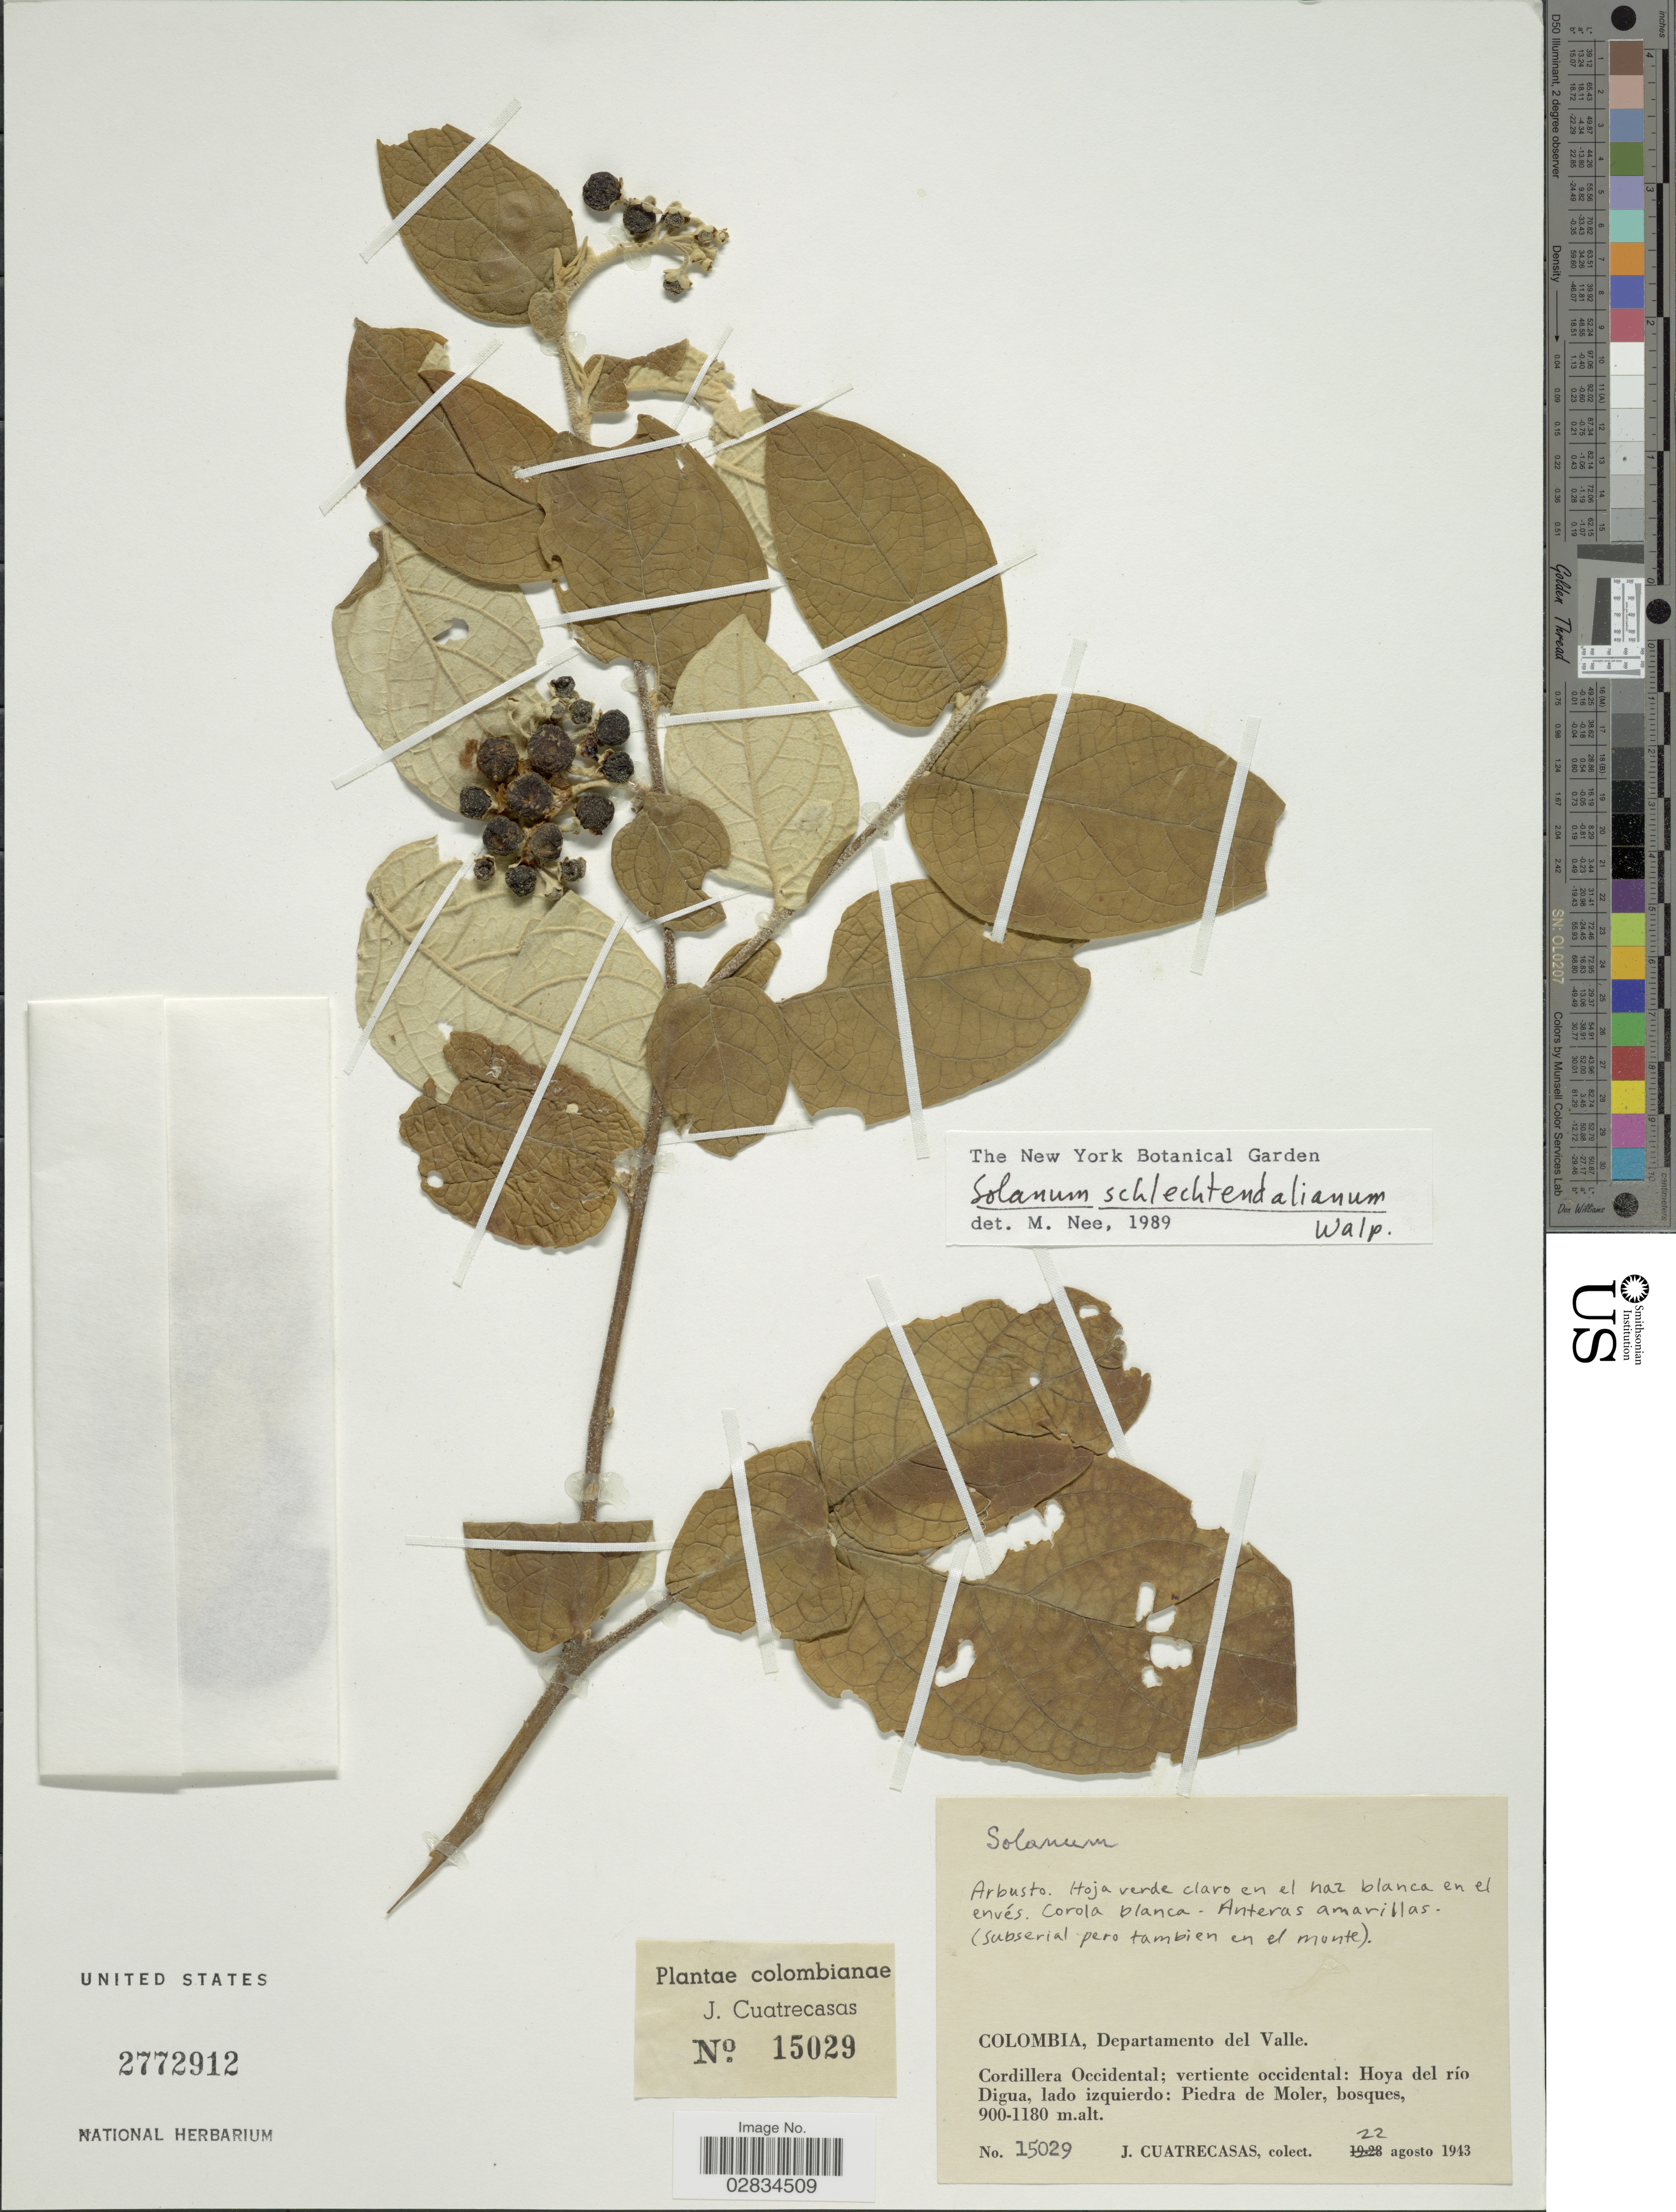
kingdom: Plantae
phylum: Tracheophyta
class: Magnoliopsida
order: Solanales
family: Solanaceae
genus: Solanum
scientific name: Solanum schlechtendalianum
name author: Walp.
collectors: J. Cuatrecasas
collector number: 15029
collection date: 1943-08-22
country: Colombia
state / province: Valle del Cauca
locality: Departamento del Valle. Cordillera Occidental: vertiente occidental: Hoya del río Digua, lado izquierdo: Piedra de Moler, bosques.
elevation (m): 900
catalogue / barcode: US 2772912